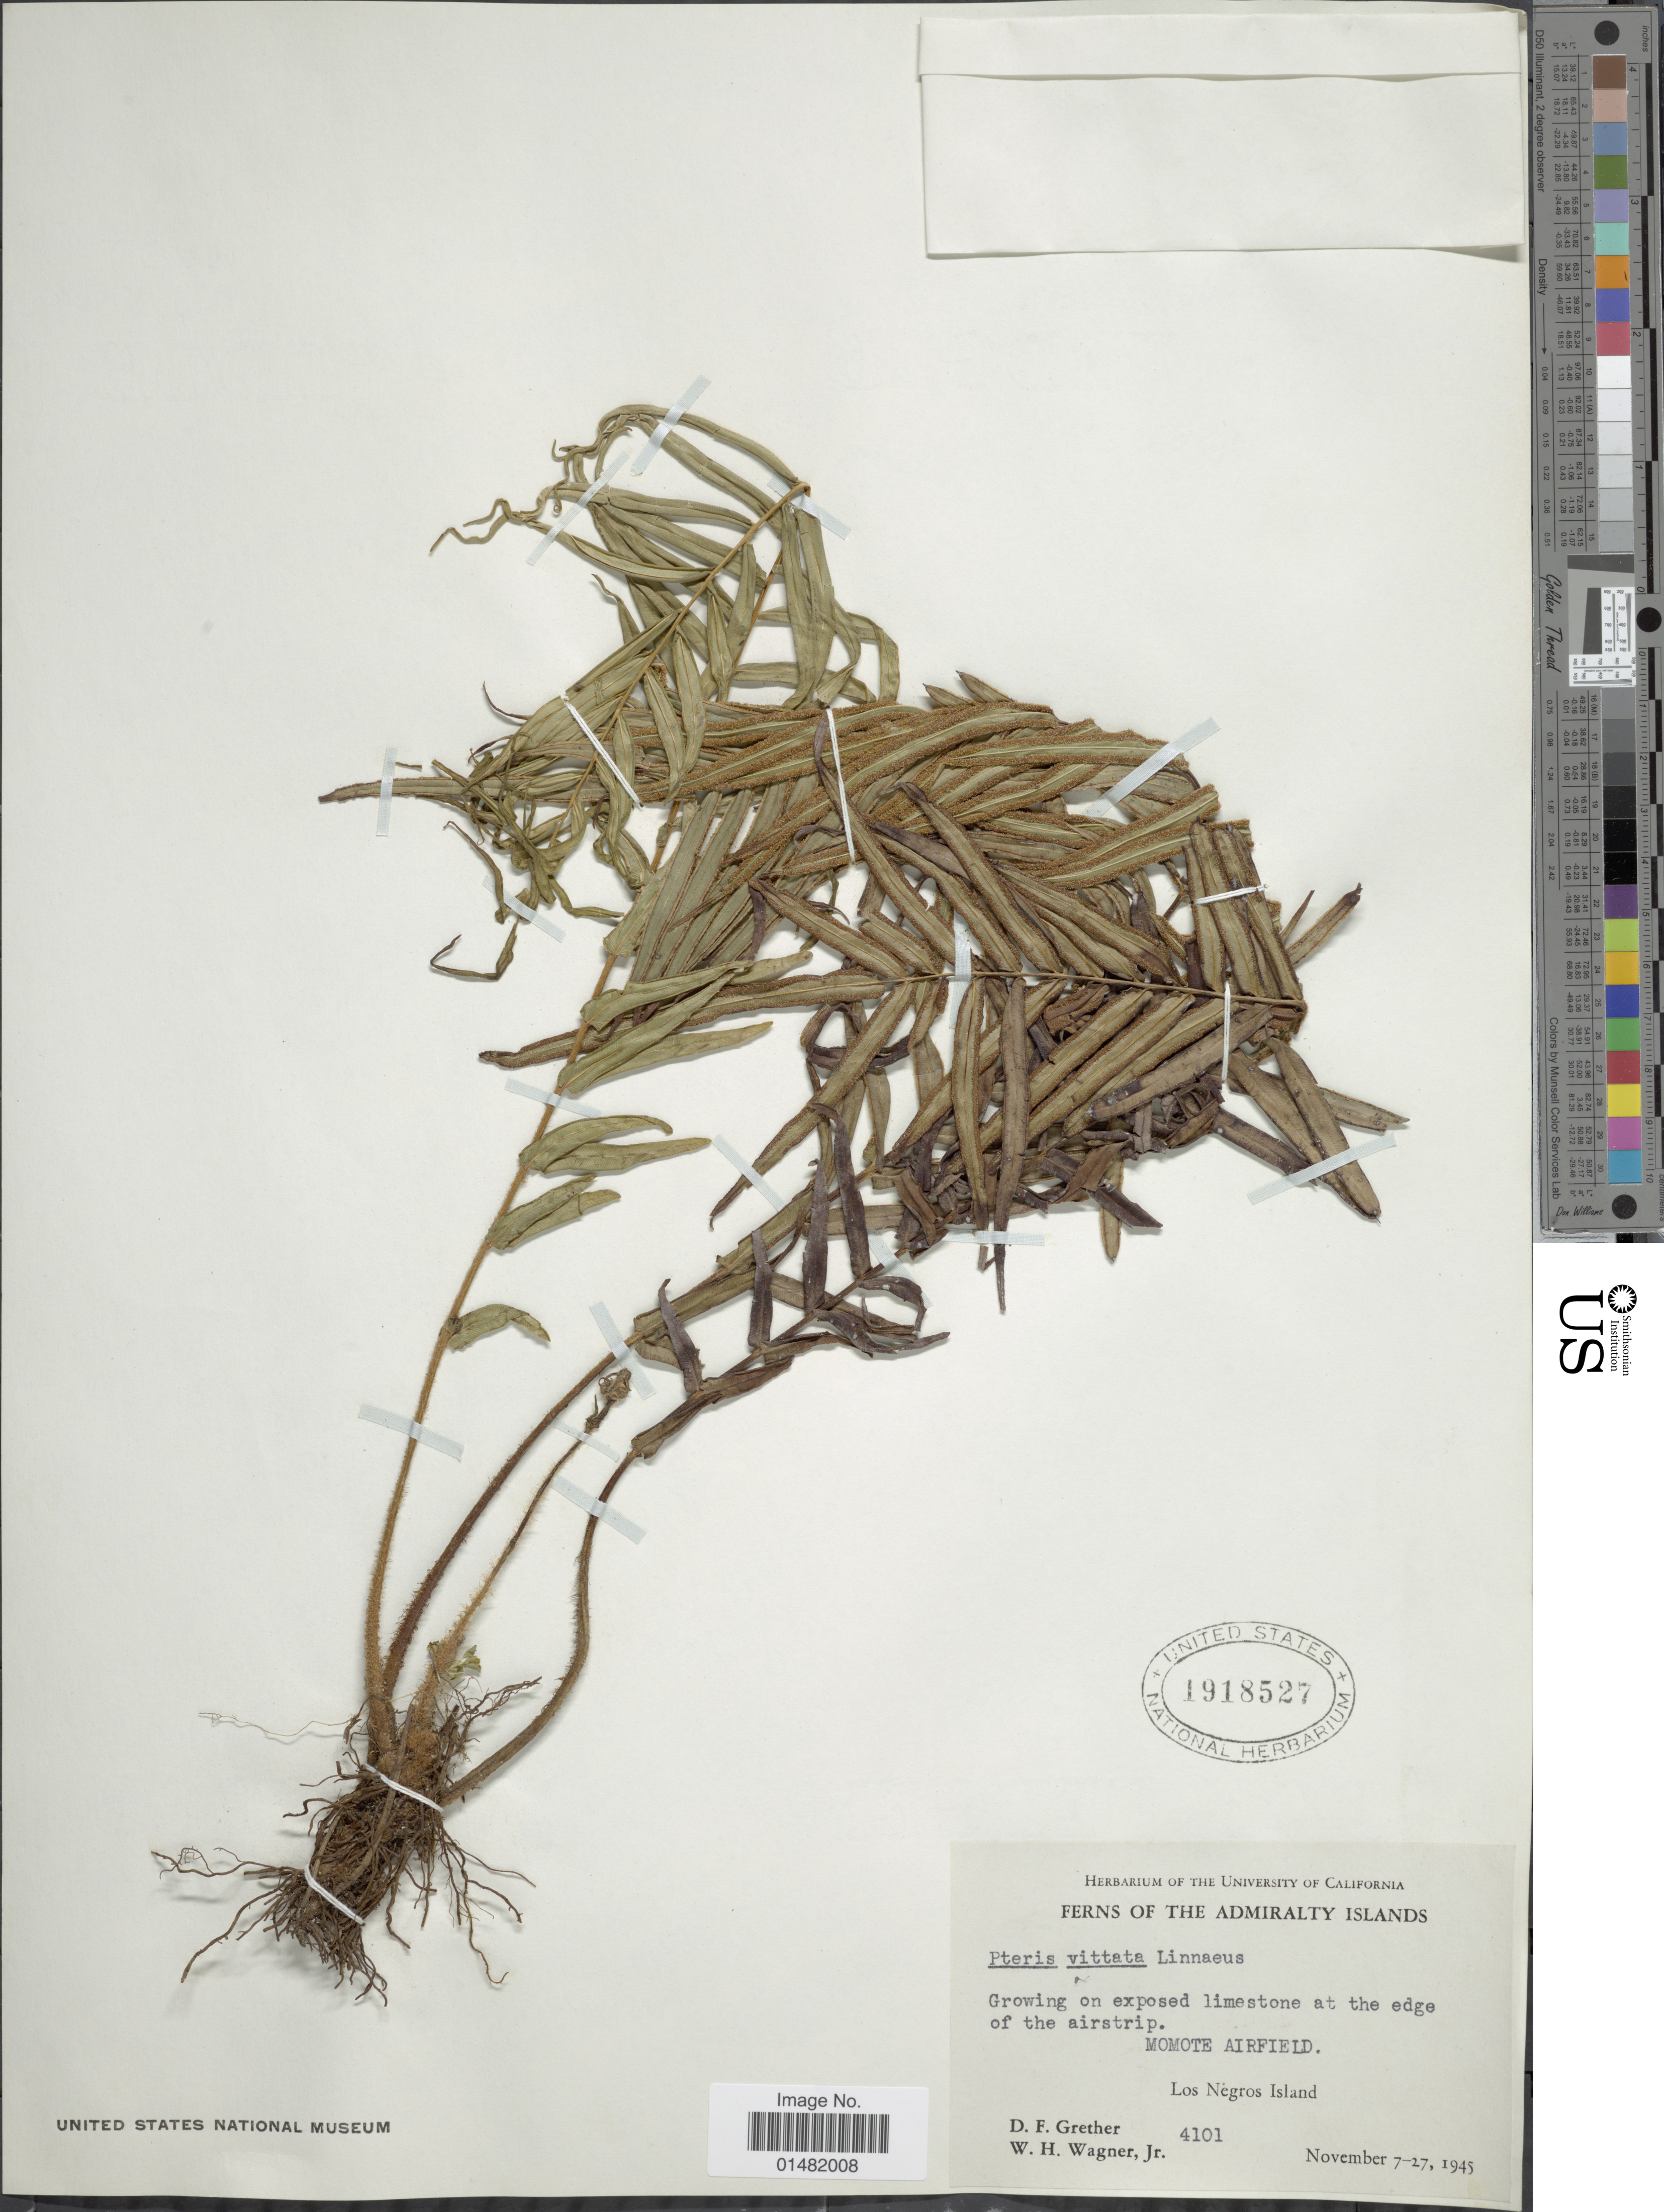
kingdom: Plantae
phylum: Tracheophyta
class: Polypodiopsida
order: Polypodiales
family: Pteridaceae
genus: Pteris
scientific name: Pteris vittata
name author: L.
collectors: D. F. Grether & W. H. Wagner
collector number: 4101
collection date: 1945-11-07/1945-11-27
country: Papua New Guinea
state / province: Manus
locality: Admiralty Islands, Momote Airfield, Los Negros Island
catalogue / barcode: US 1918527